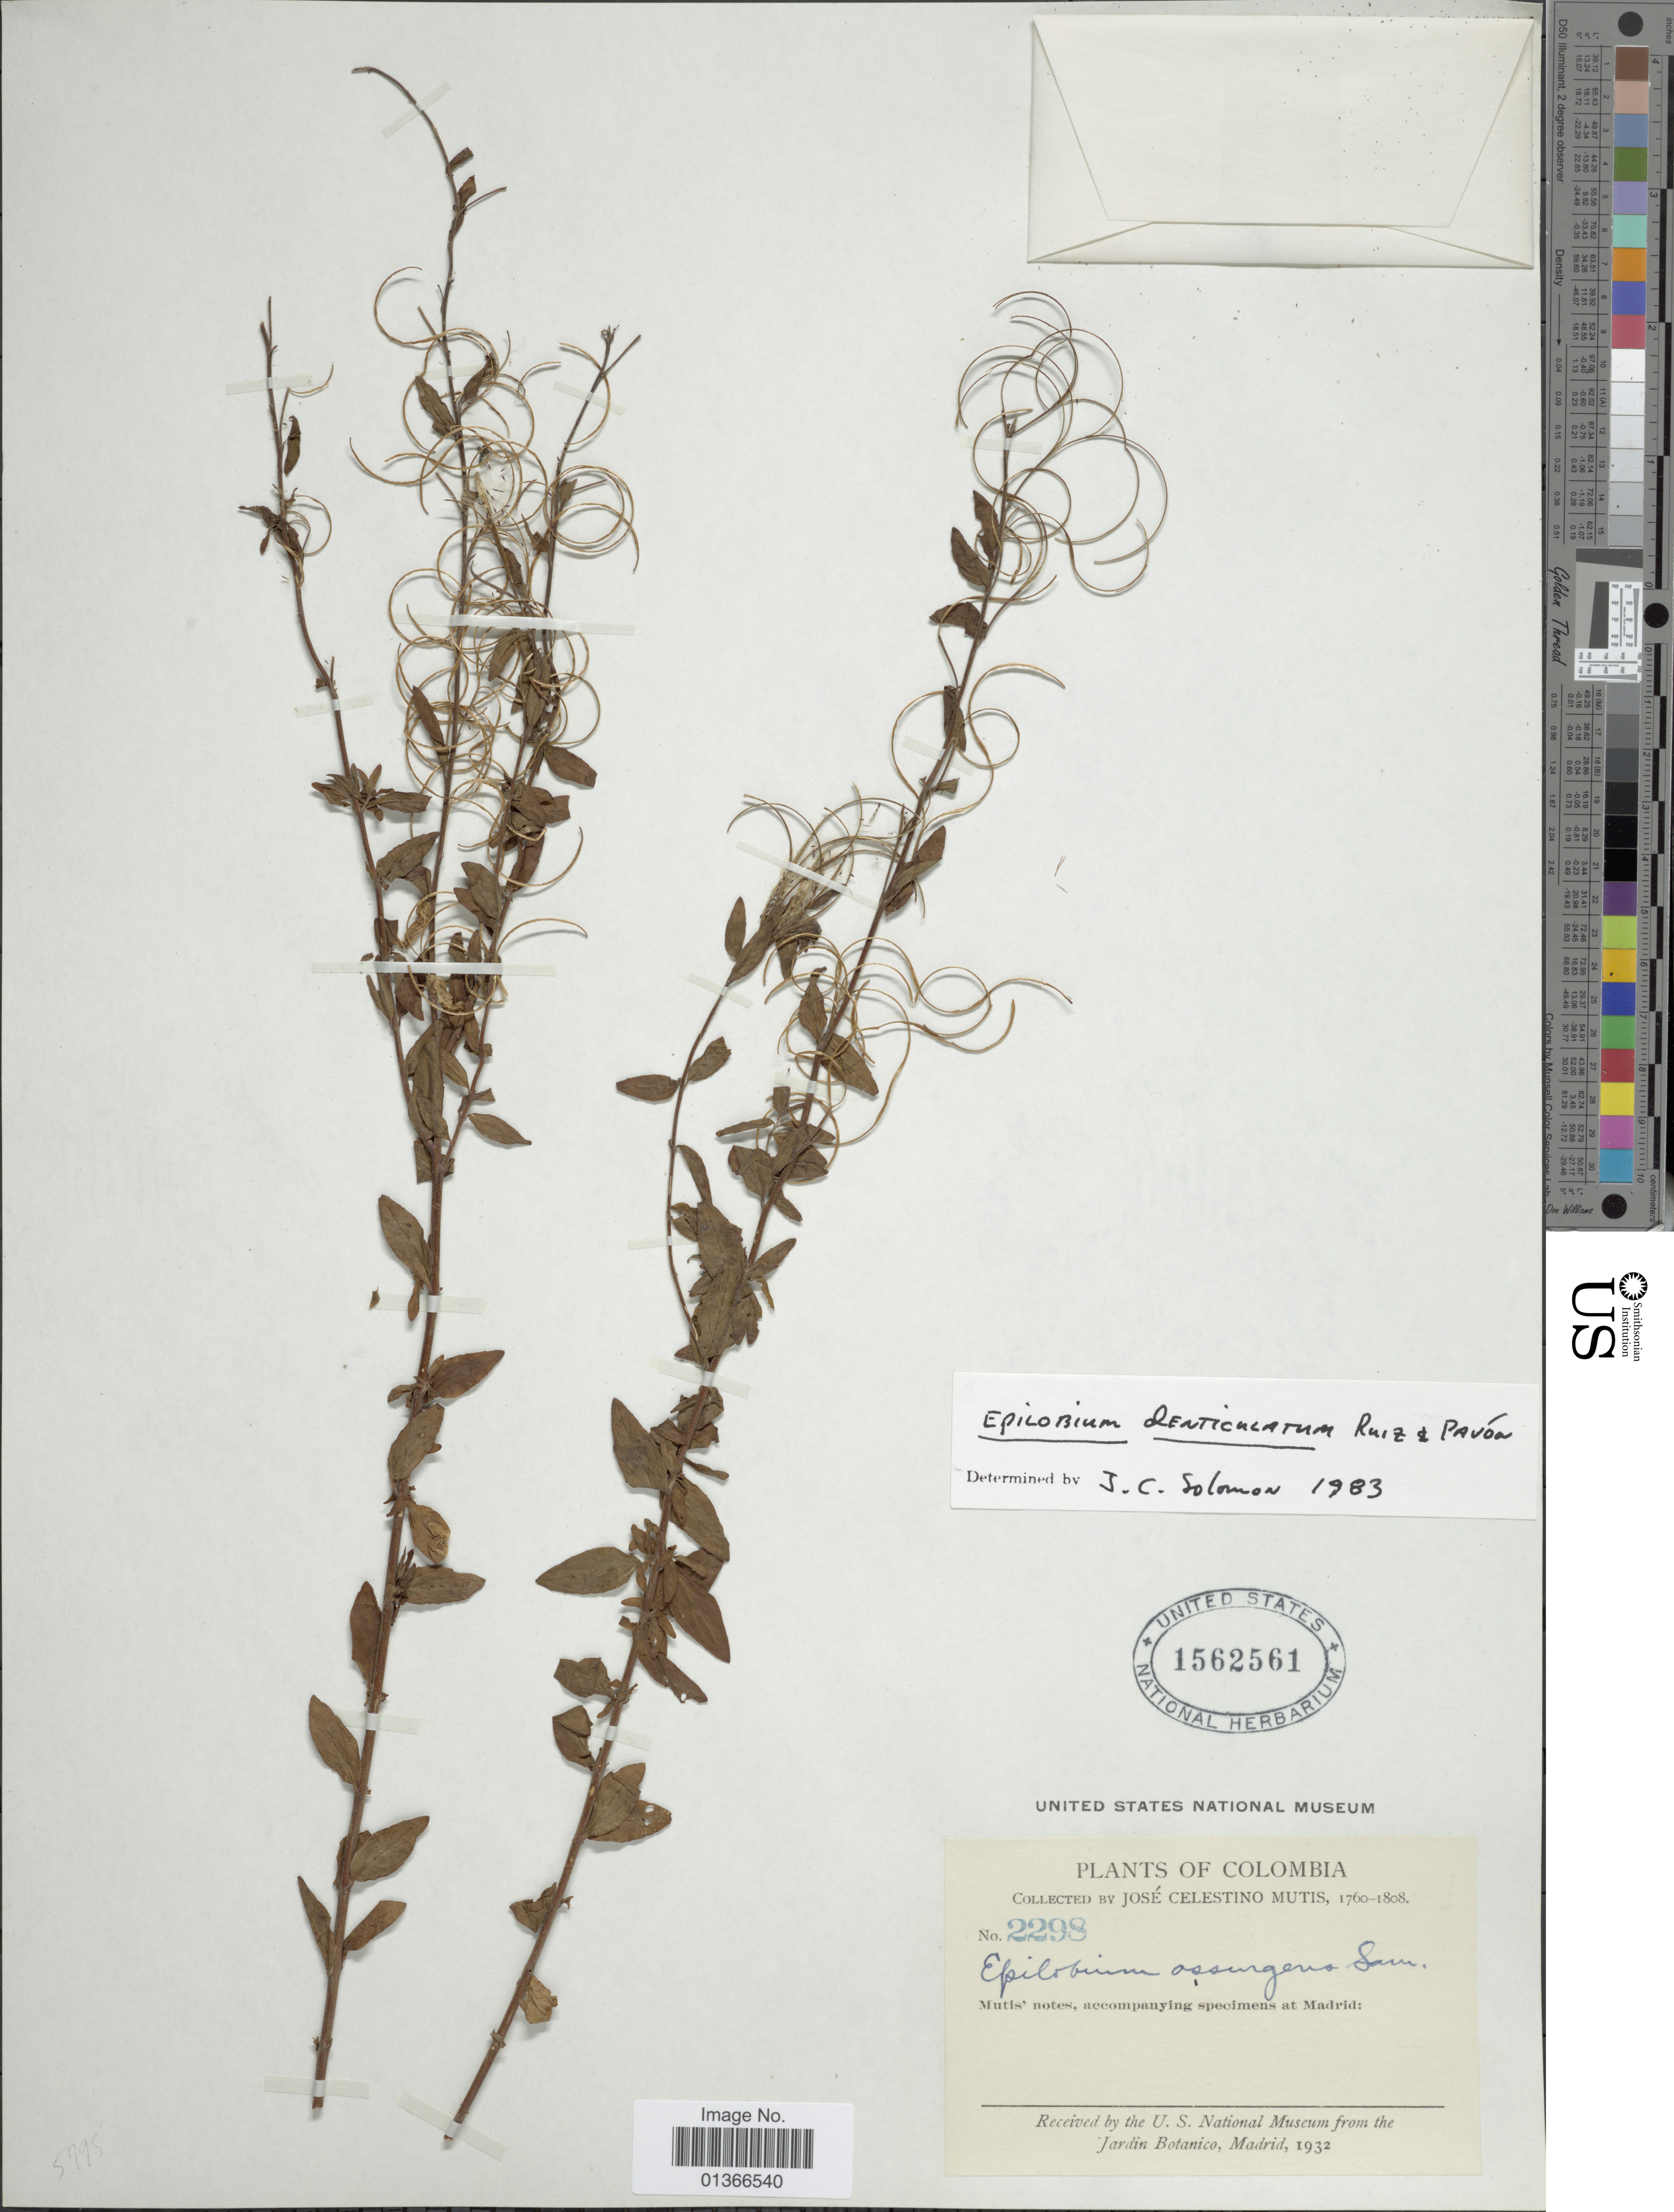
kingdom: Plantae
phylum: Tracheophyta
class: Magnoliopsida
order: Myrtales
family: Onagraceae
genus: Epilobium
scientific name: Epilobium denticulatum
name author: Ruiz & Pav.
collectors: J. C. B. Mutis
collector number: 2298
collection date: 1760/1808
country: Colombia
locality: Mutis' notes, accompanying specimens at Madrid.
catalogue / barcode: US 1562561